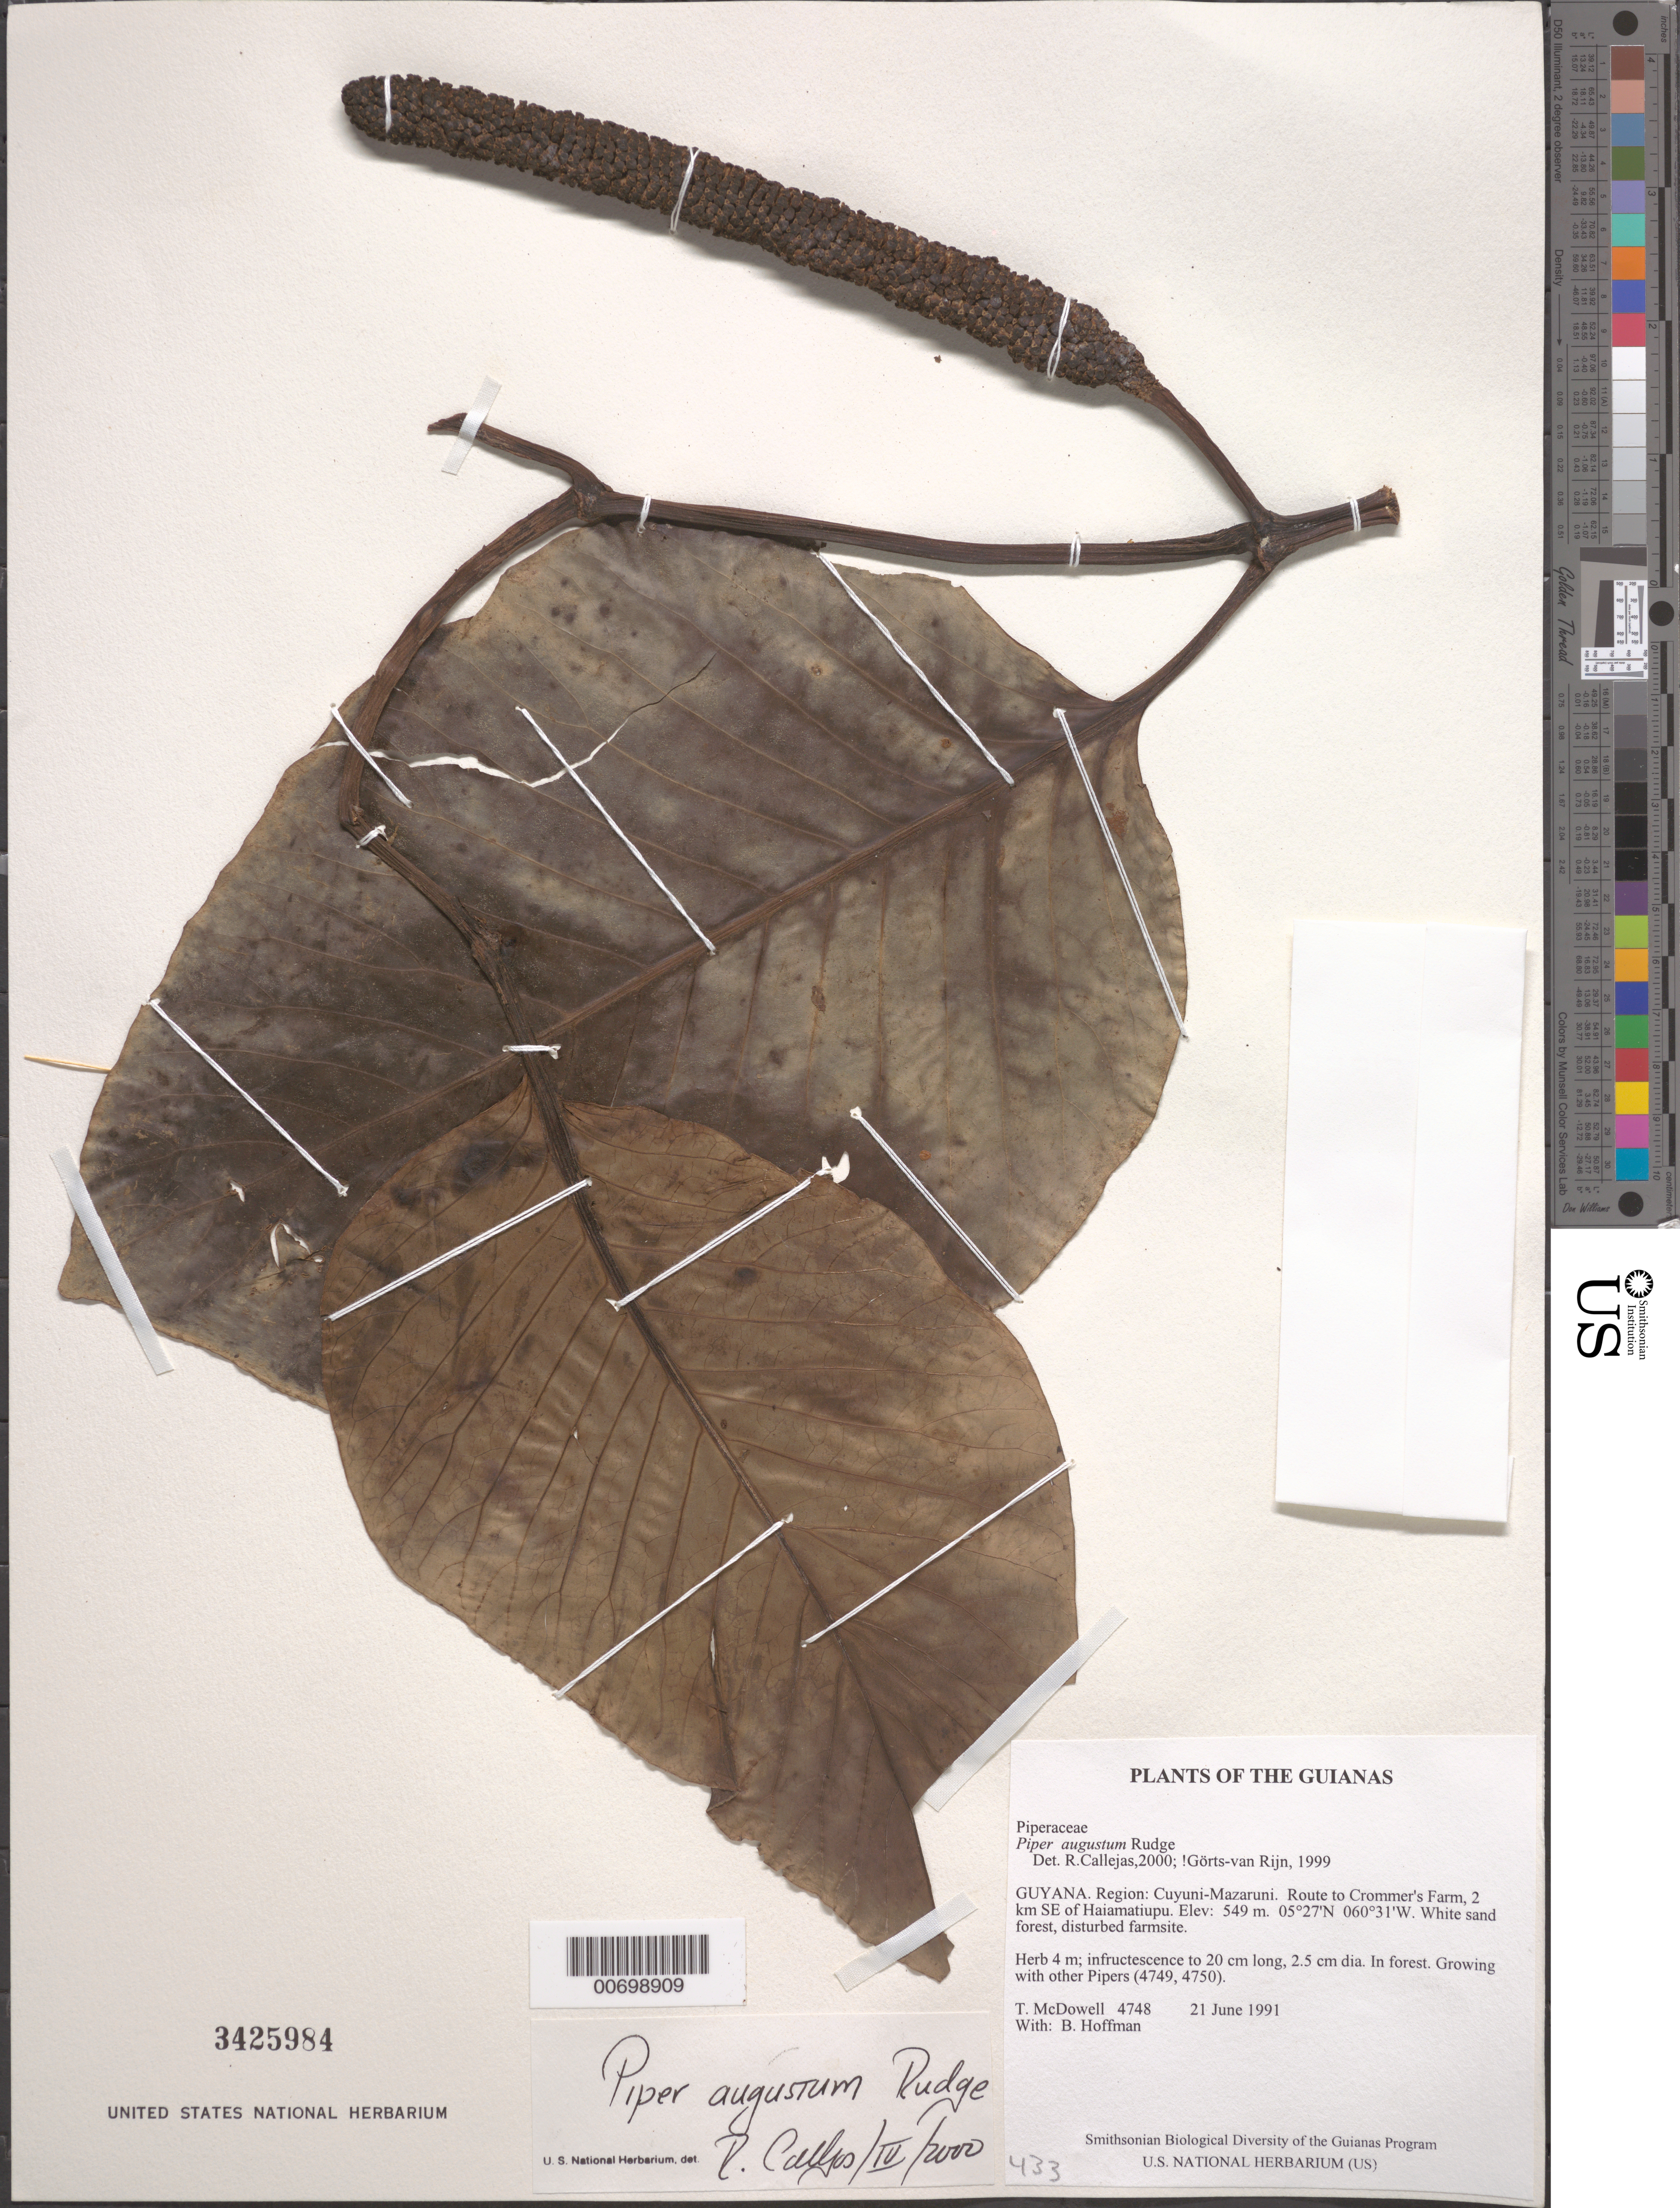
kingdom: Plantae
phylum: Tracheophyta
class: Magnoliopsida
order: Piperales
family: Piperaceae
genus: Piper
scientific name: Piper augustum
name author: Rudge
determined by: Görts-van Rijn, A. R. A.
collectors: T. McDowell & B. Hoffman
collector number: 4748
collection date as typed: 21 June 1991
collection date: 1991-06-21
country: Guyana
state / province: Cuyuni-Mazaruni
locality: Route to Crommer's Farm, 2 km SE of Haiamatiupu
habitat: White sand forest, disturbed farmsite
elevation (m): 550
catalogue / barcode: US 3425984